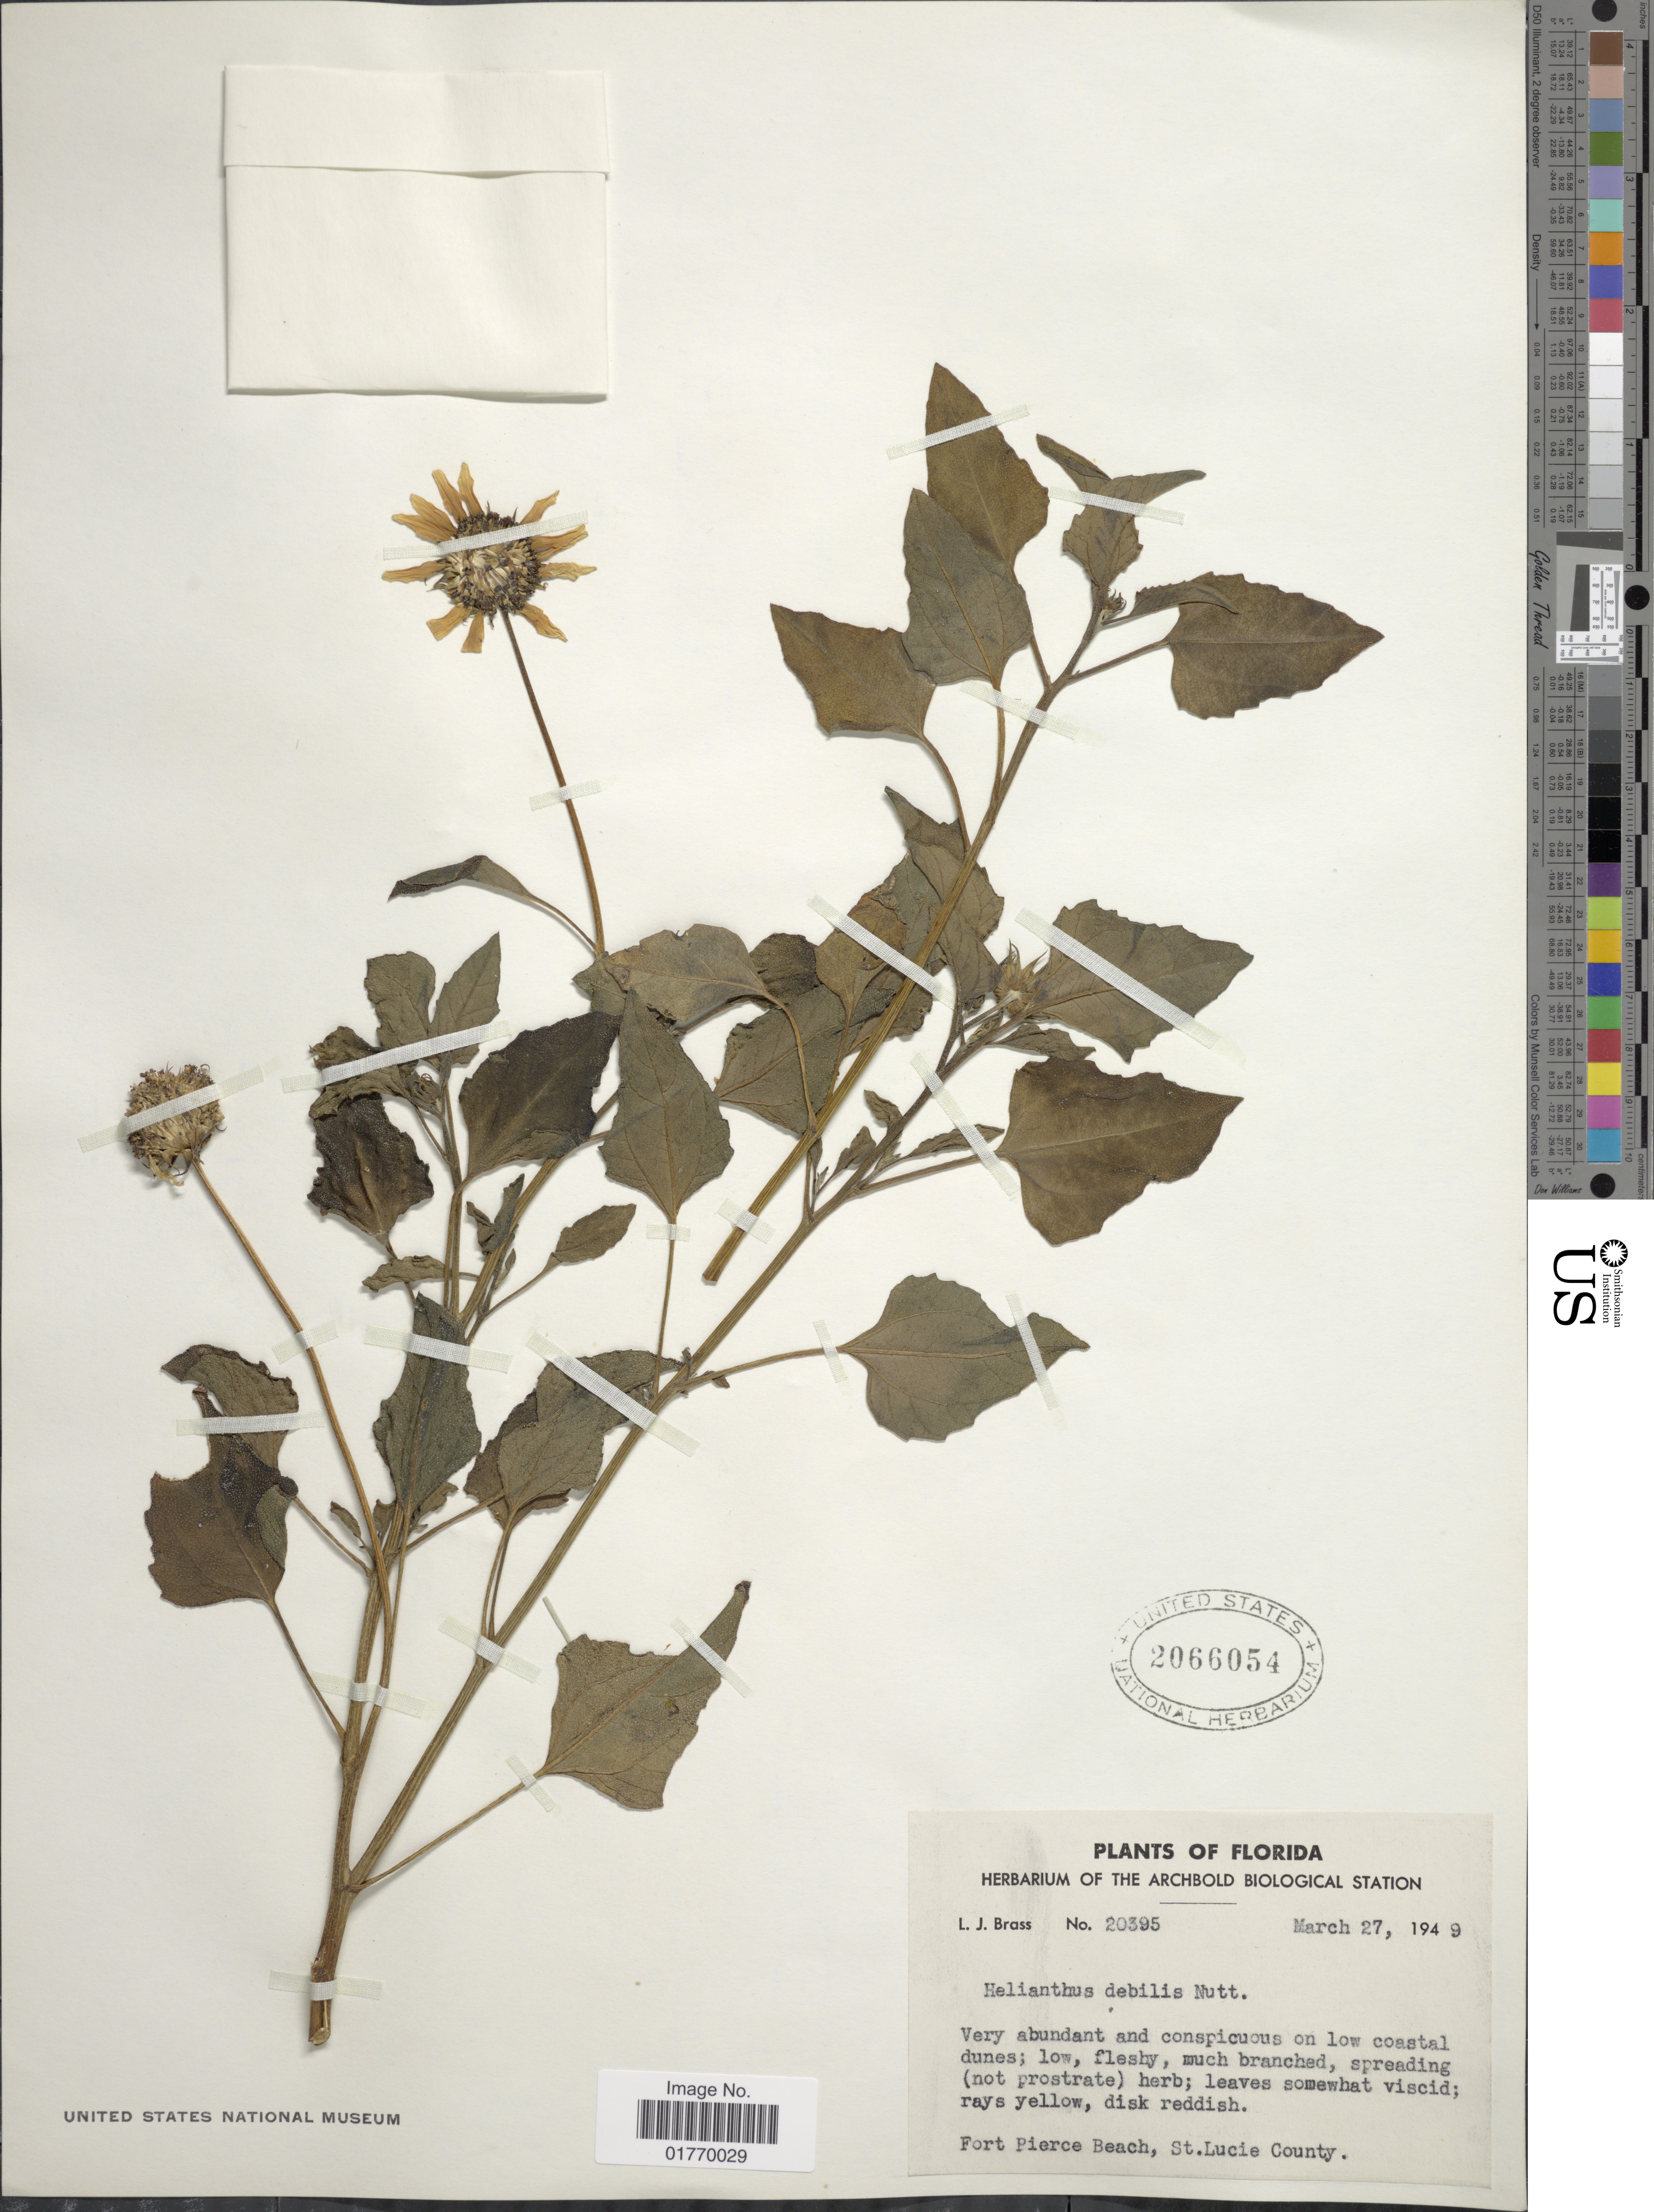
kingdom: Plantae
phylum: Tracheophyta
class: Magnoliopsida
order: Asterales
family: Asteraceae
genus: Helianthus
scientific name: Helianthus debilis subsp. debilis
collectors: L. J. Brass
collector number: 20395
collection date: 1949-03-27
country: United States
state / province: Florida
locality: Fort Pierce Beach, St. Lucie County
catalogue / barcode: US 2066054